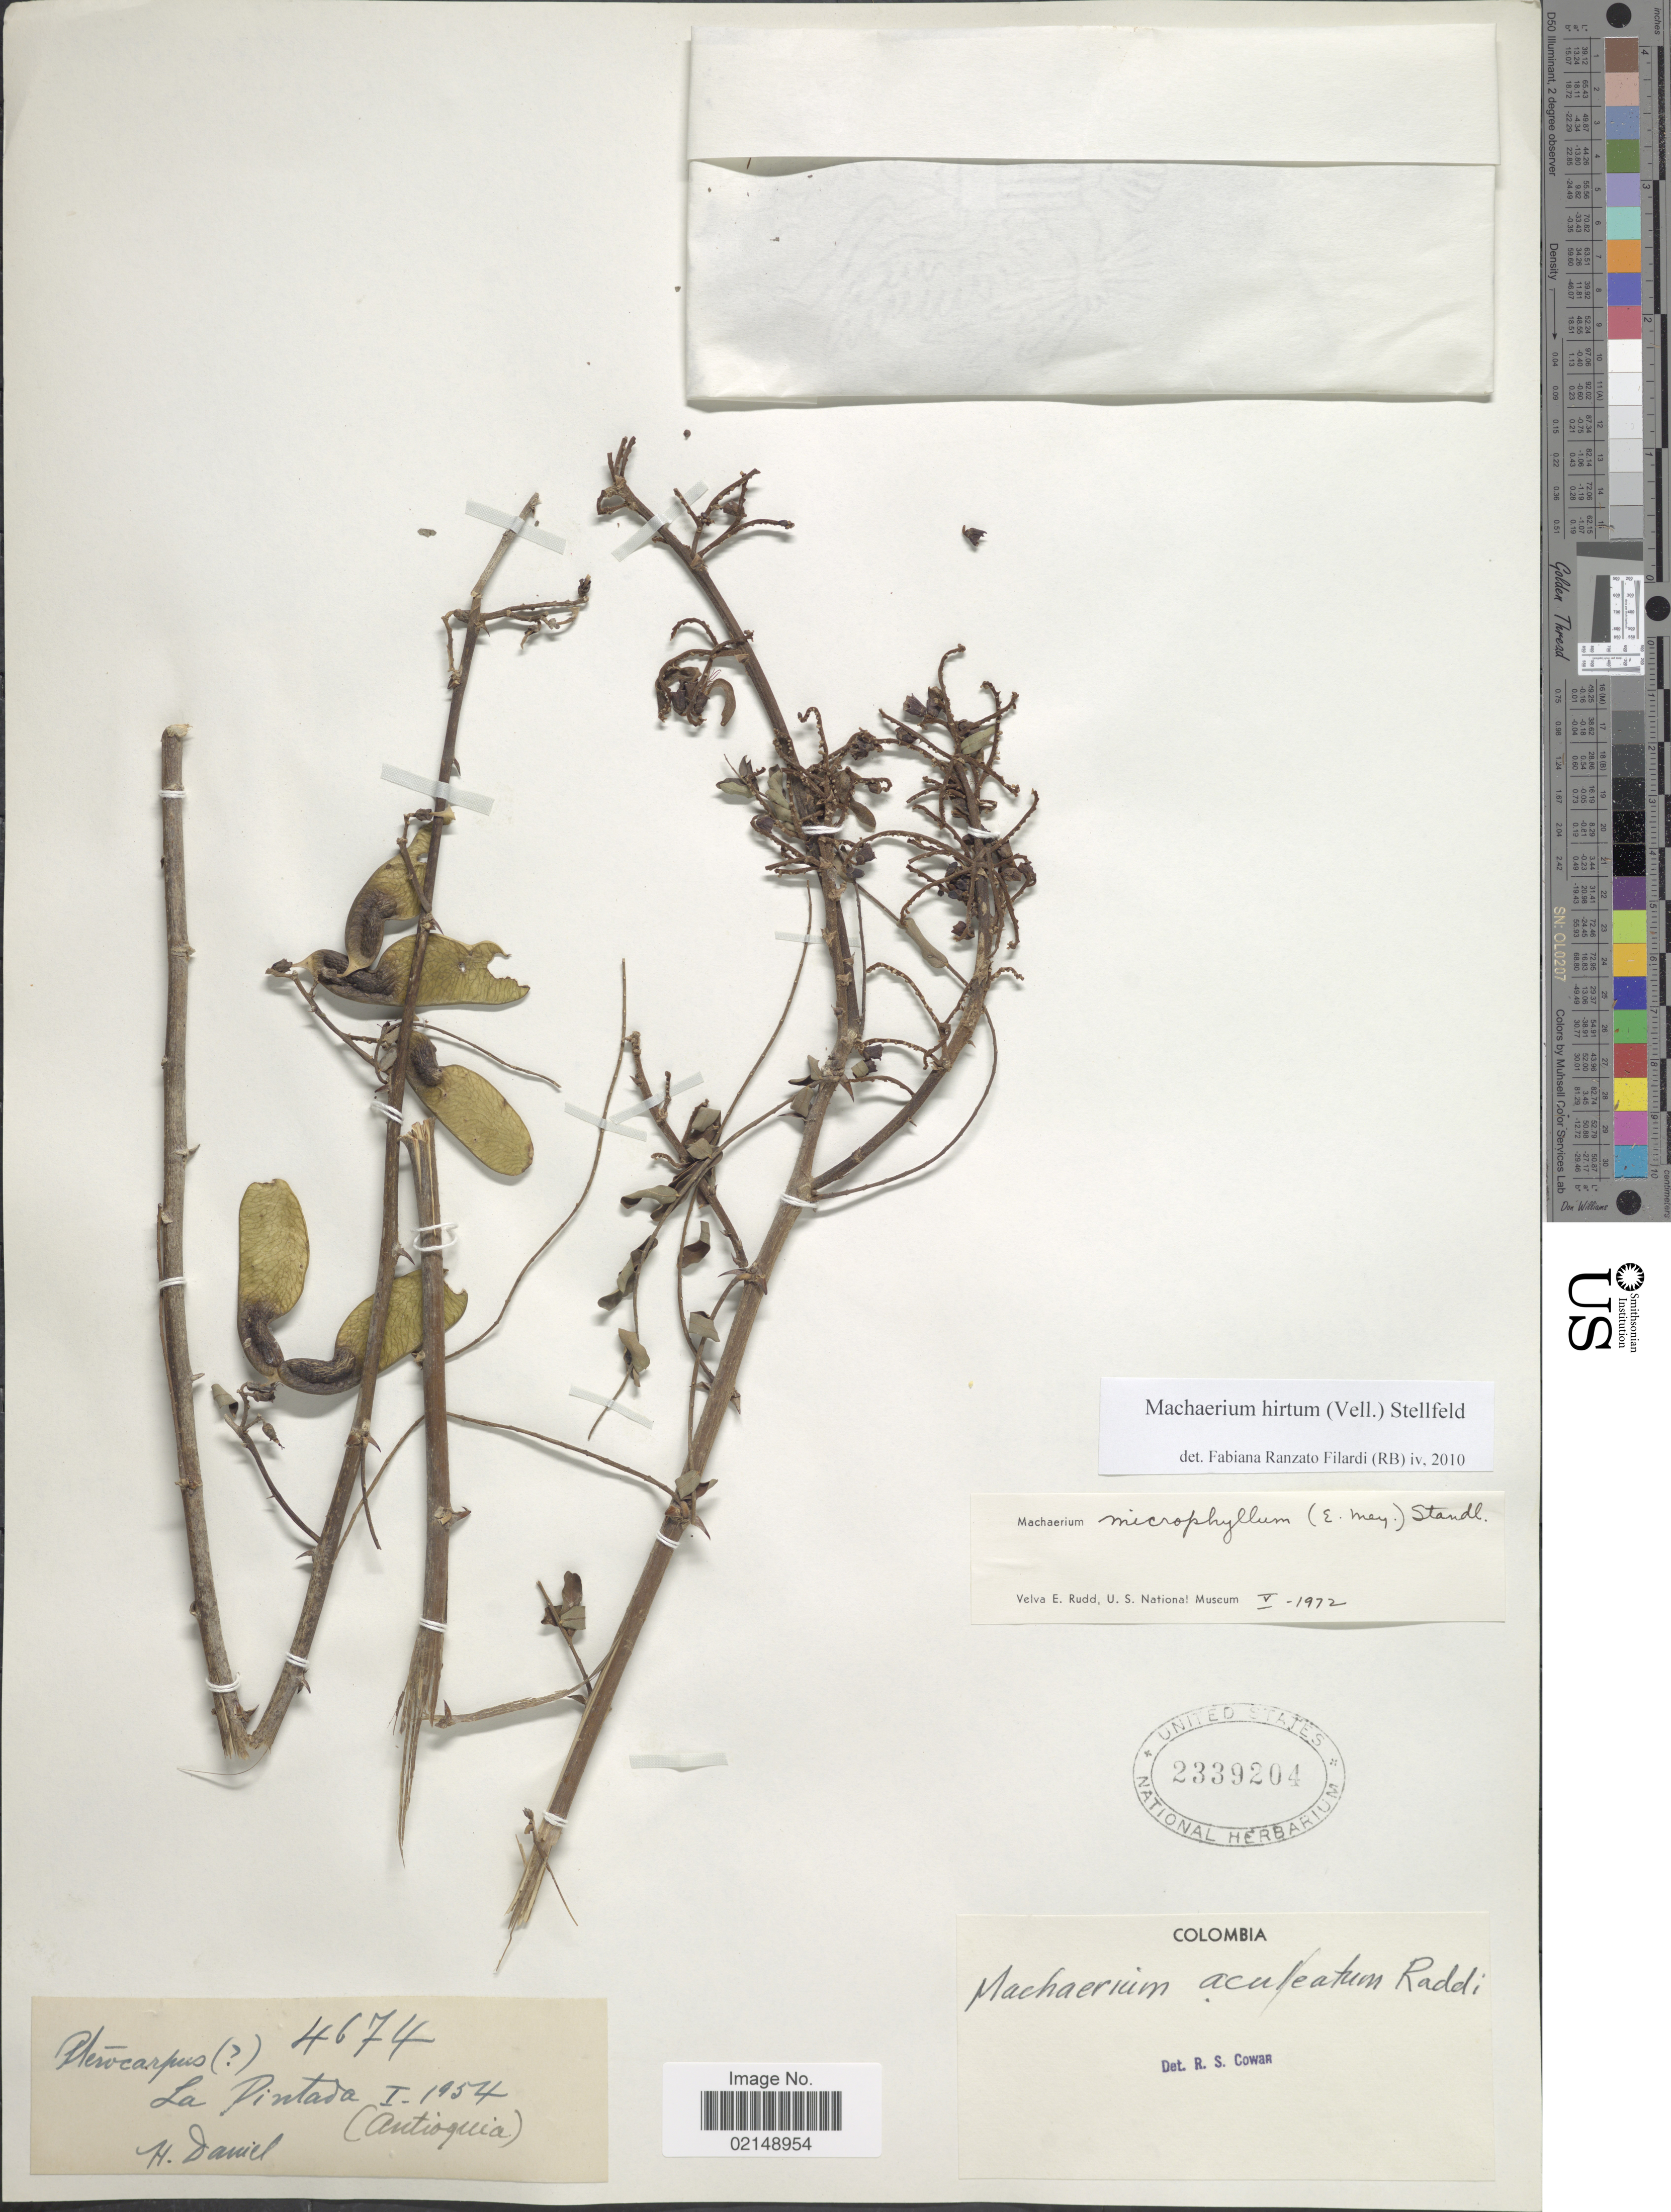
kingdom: Plantae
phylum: Tracheophyta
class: Magnoliopsida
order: Fabales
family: Fabaceae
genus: Machaerium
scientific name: Machaerium hirtum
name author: (Vell.) Stellfeld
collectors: H. Daniel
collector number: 4674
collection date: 1954-01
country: Colombia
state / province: Antioquia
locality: La Pintada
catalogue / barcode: US 2339204